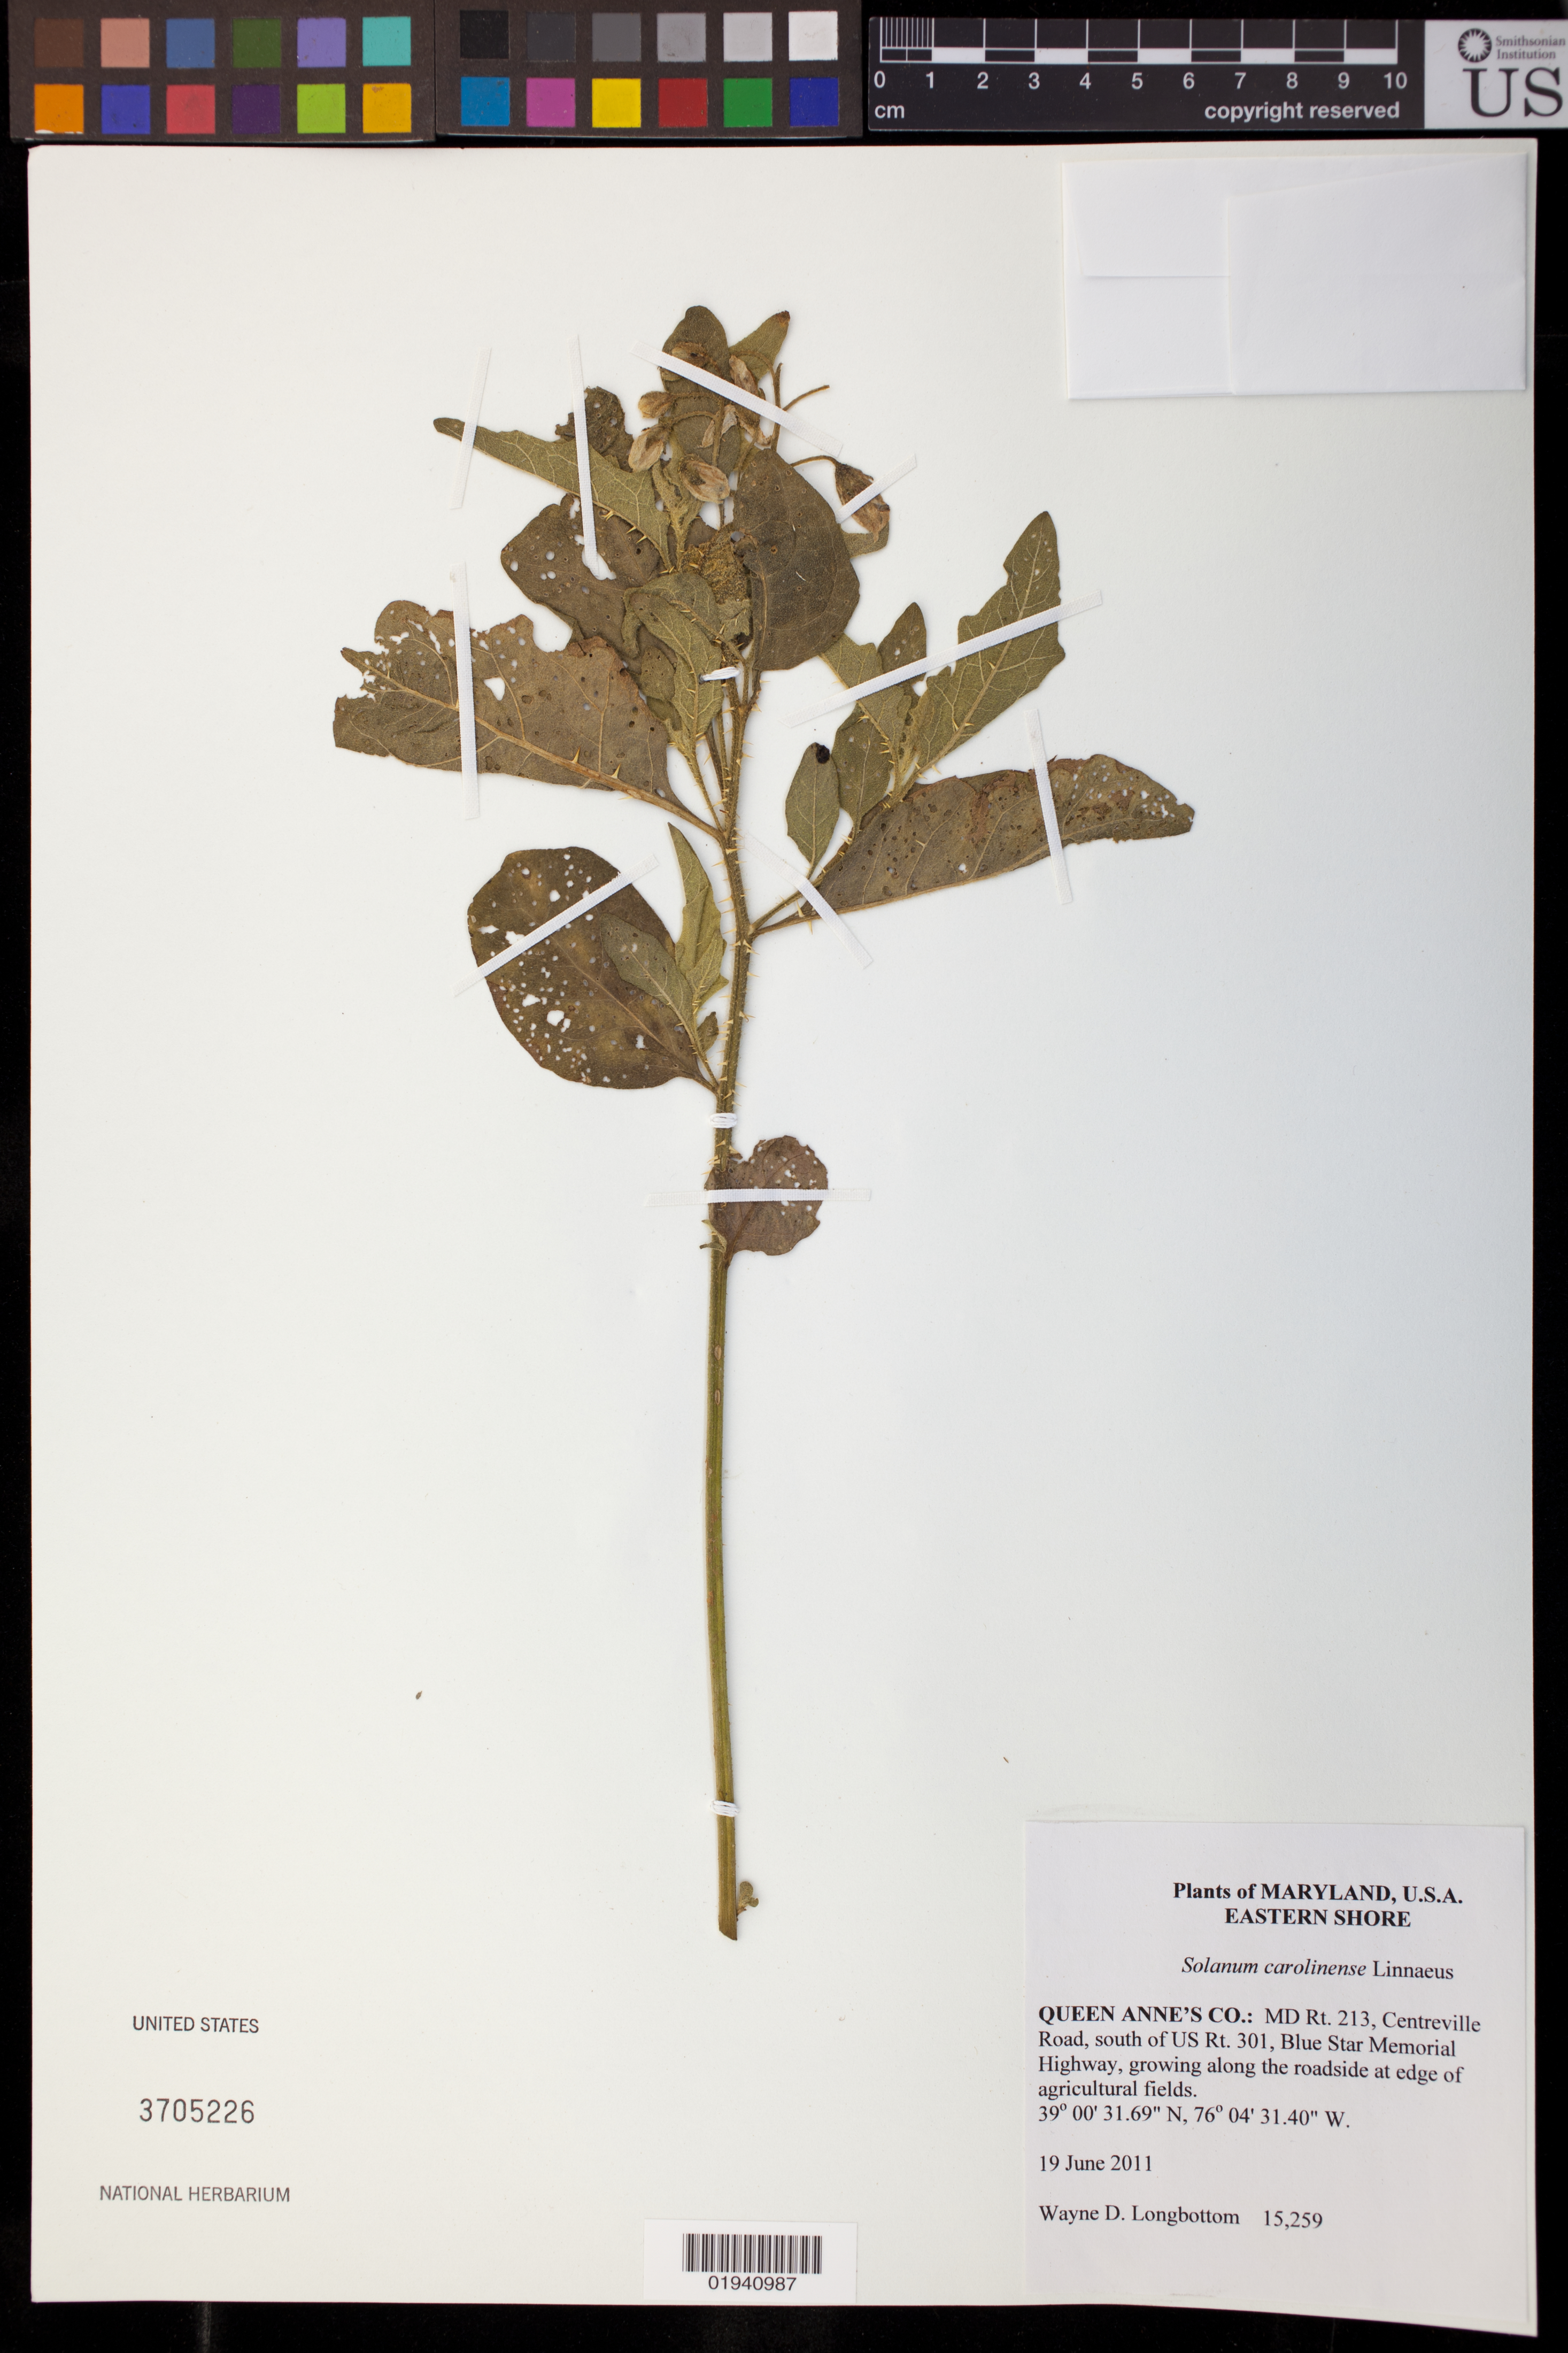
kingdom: Plantae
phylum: Tracheophyta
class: Magnoliopsida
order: Solanales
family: Solanaceae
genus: Solanum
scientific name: Solanum carolinense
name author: L.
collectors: W. D. Longbottom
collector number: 15259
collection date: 2011-06-19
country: United States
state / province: Maryland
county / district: Queen Anne's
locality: MR Rt. 213, Centreville Road, south of US Rt. 301, Blue Star Memorial Highway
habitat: growing along the roadside at edge of agricultural fields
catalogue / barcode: US 3705226